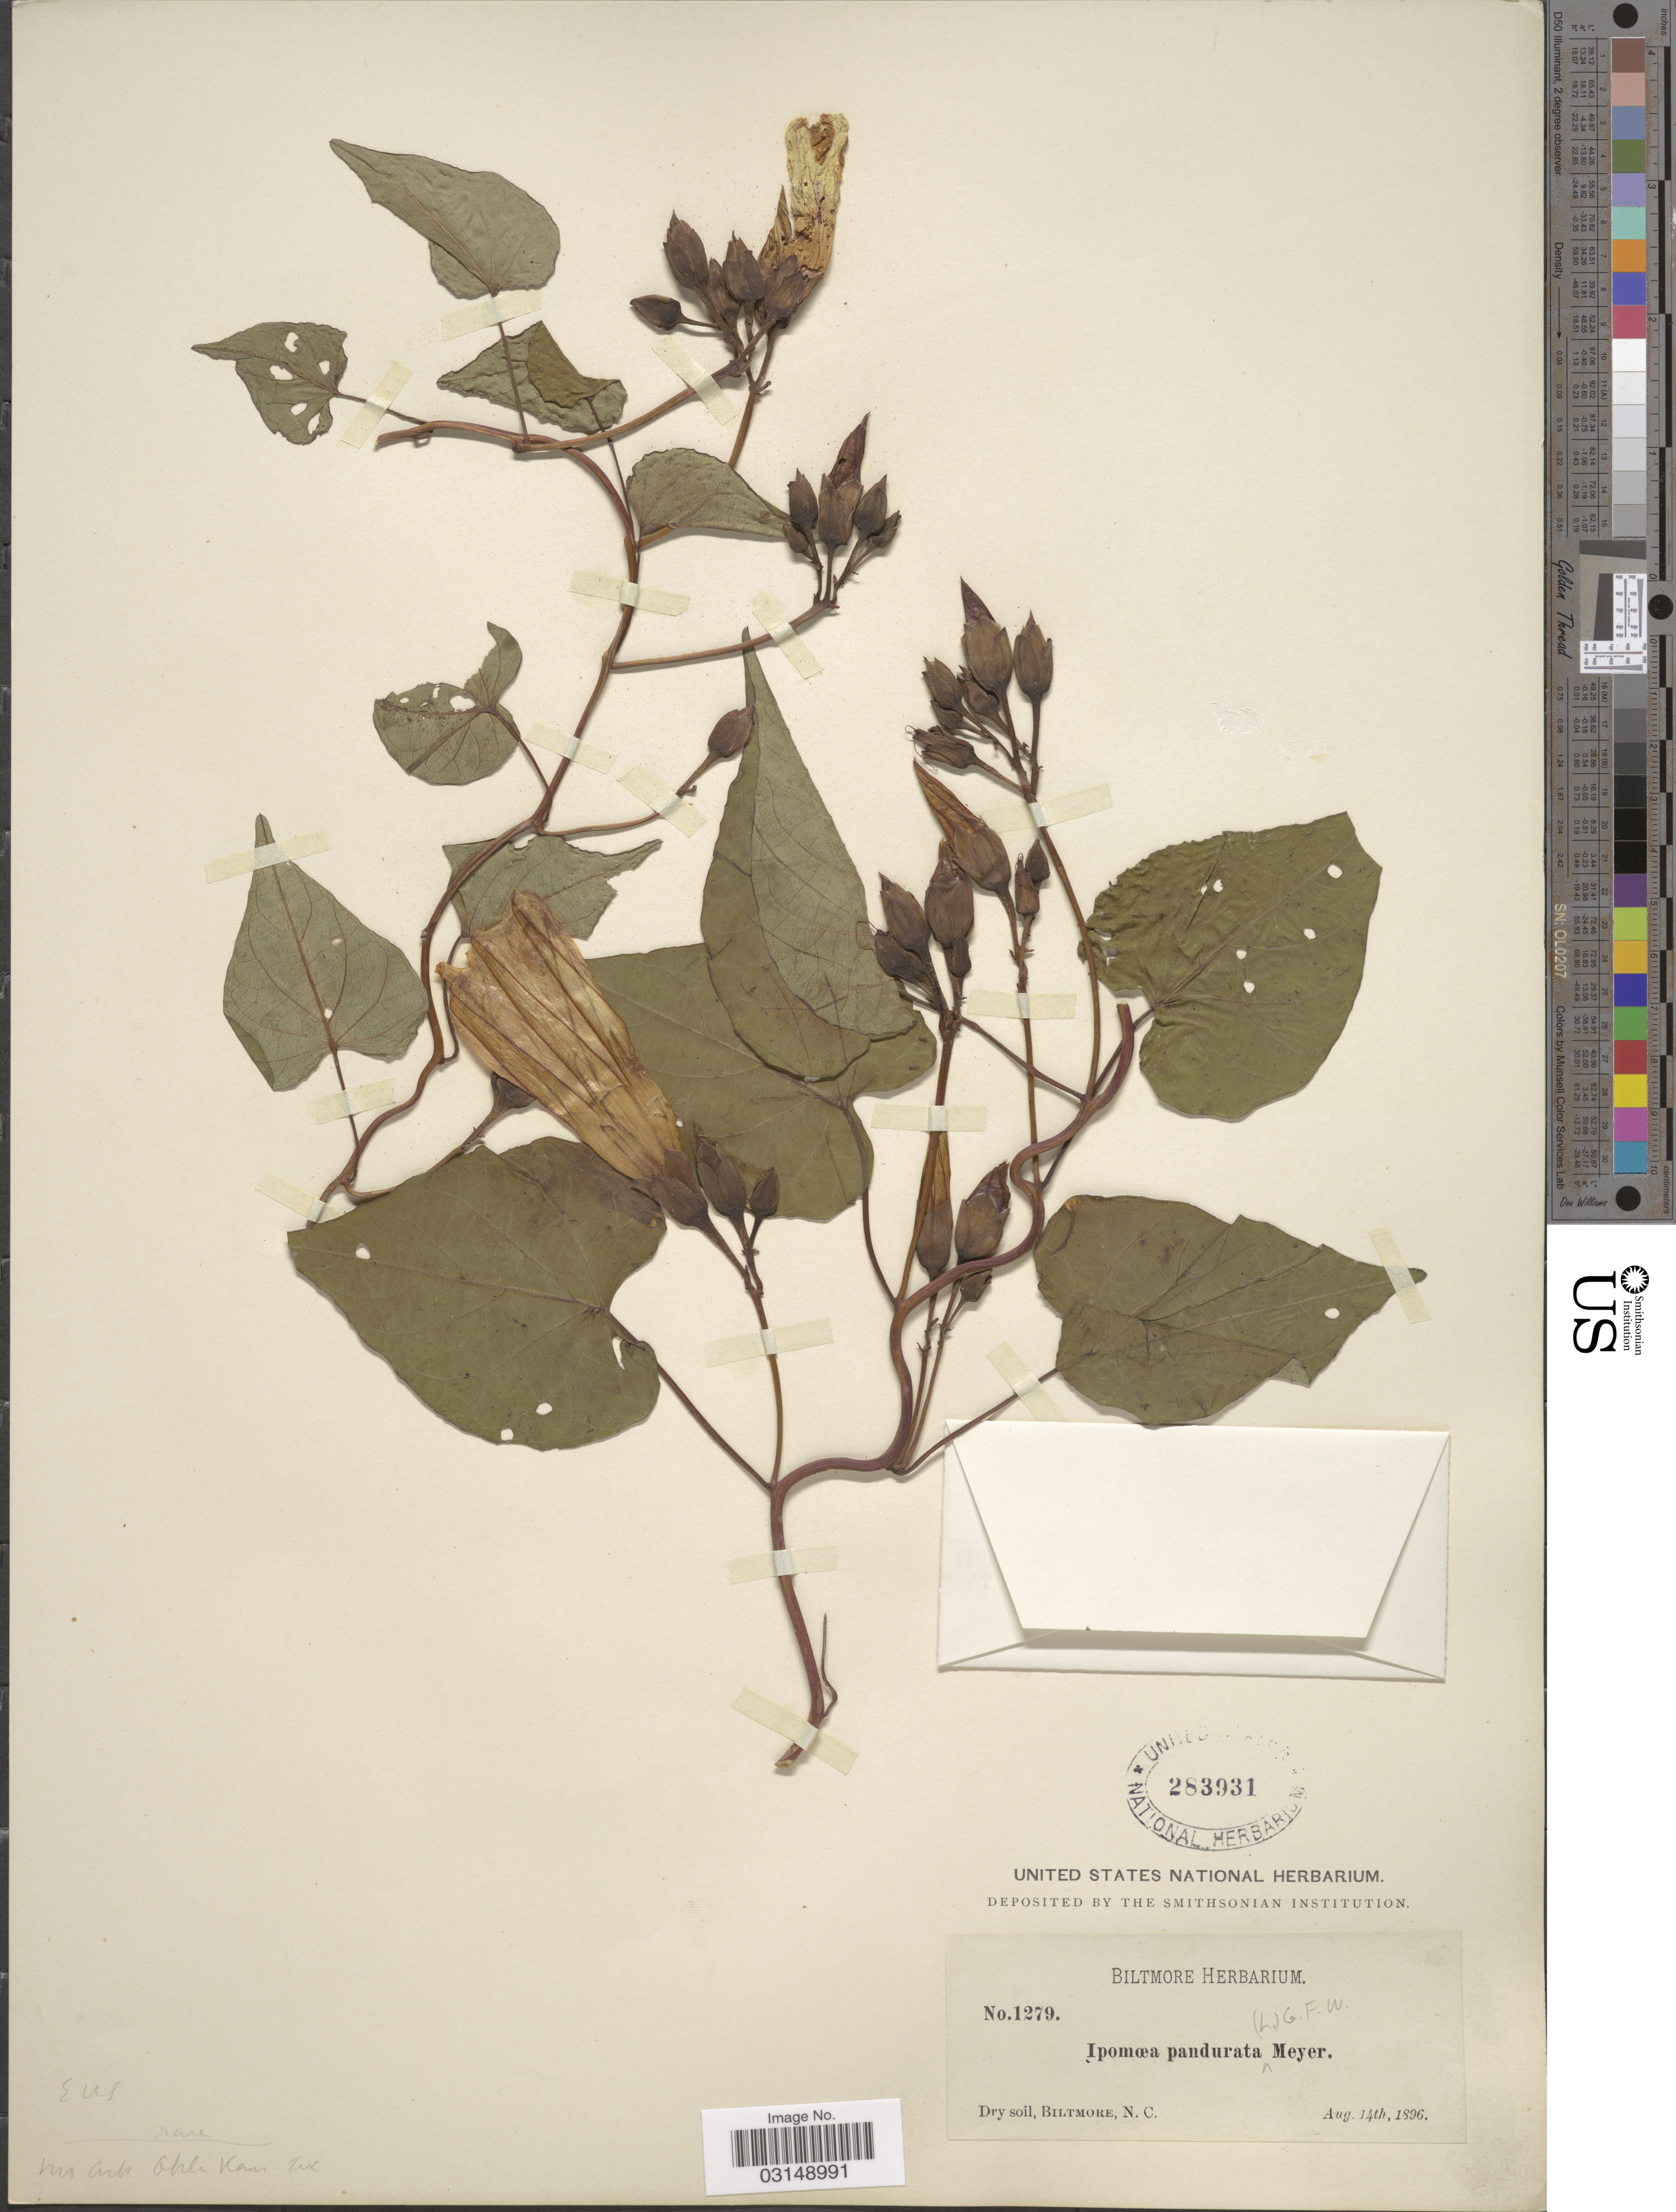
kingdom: Plantae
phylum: Tracheophyta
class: Magnoliopsida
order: Solanales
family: Convolvulaceae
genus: Ipomoea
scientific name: Ipomoea pandurata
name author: (L.) G. Mey.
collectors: ex herb. Biltmore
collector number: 1279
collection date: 1896-08-14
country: United States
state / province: North Carolina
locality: Biltmore.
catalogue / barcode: US 283931